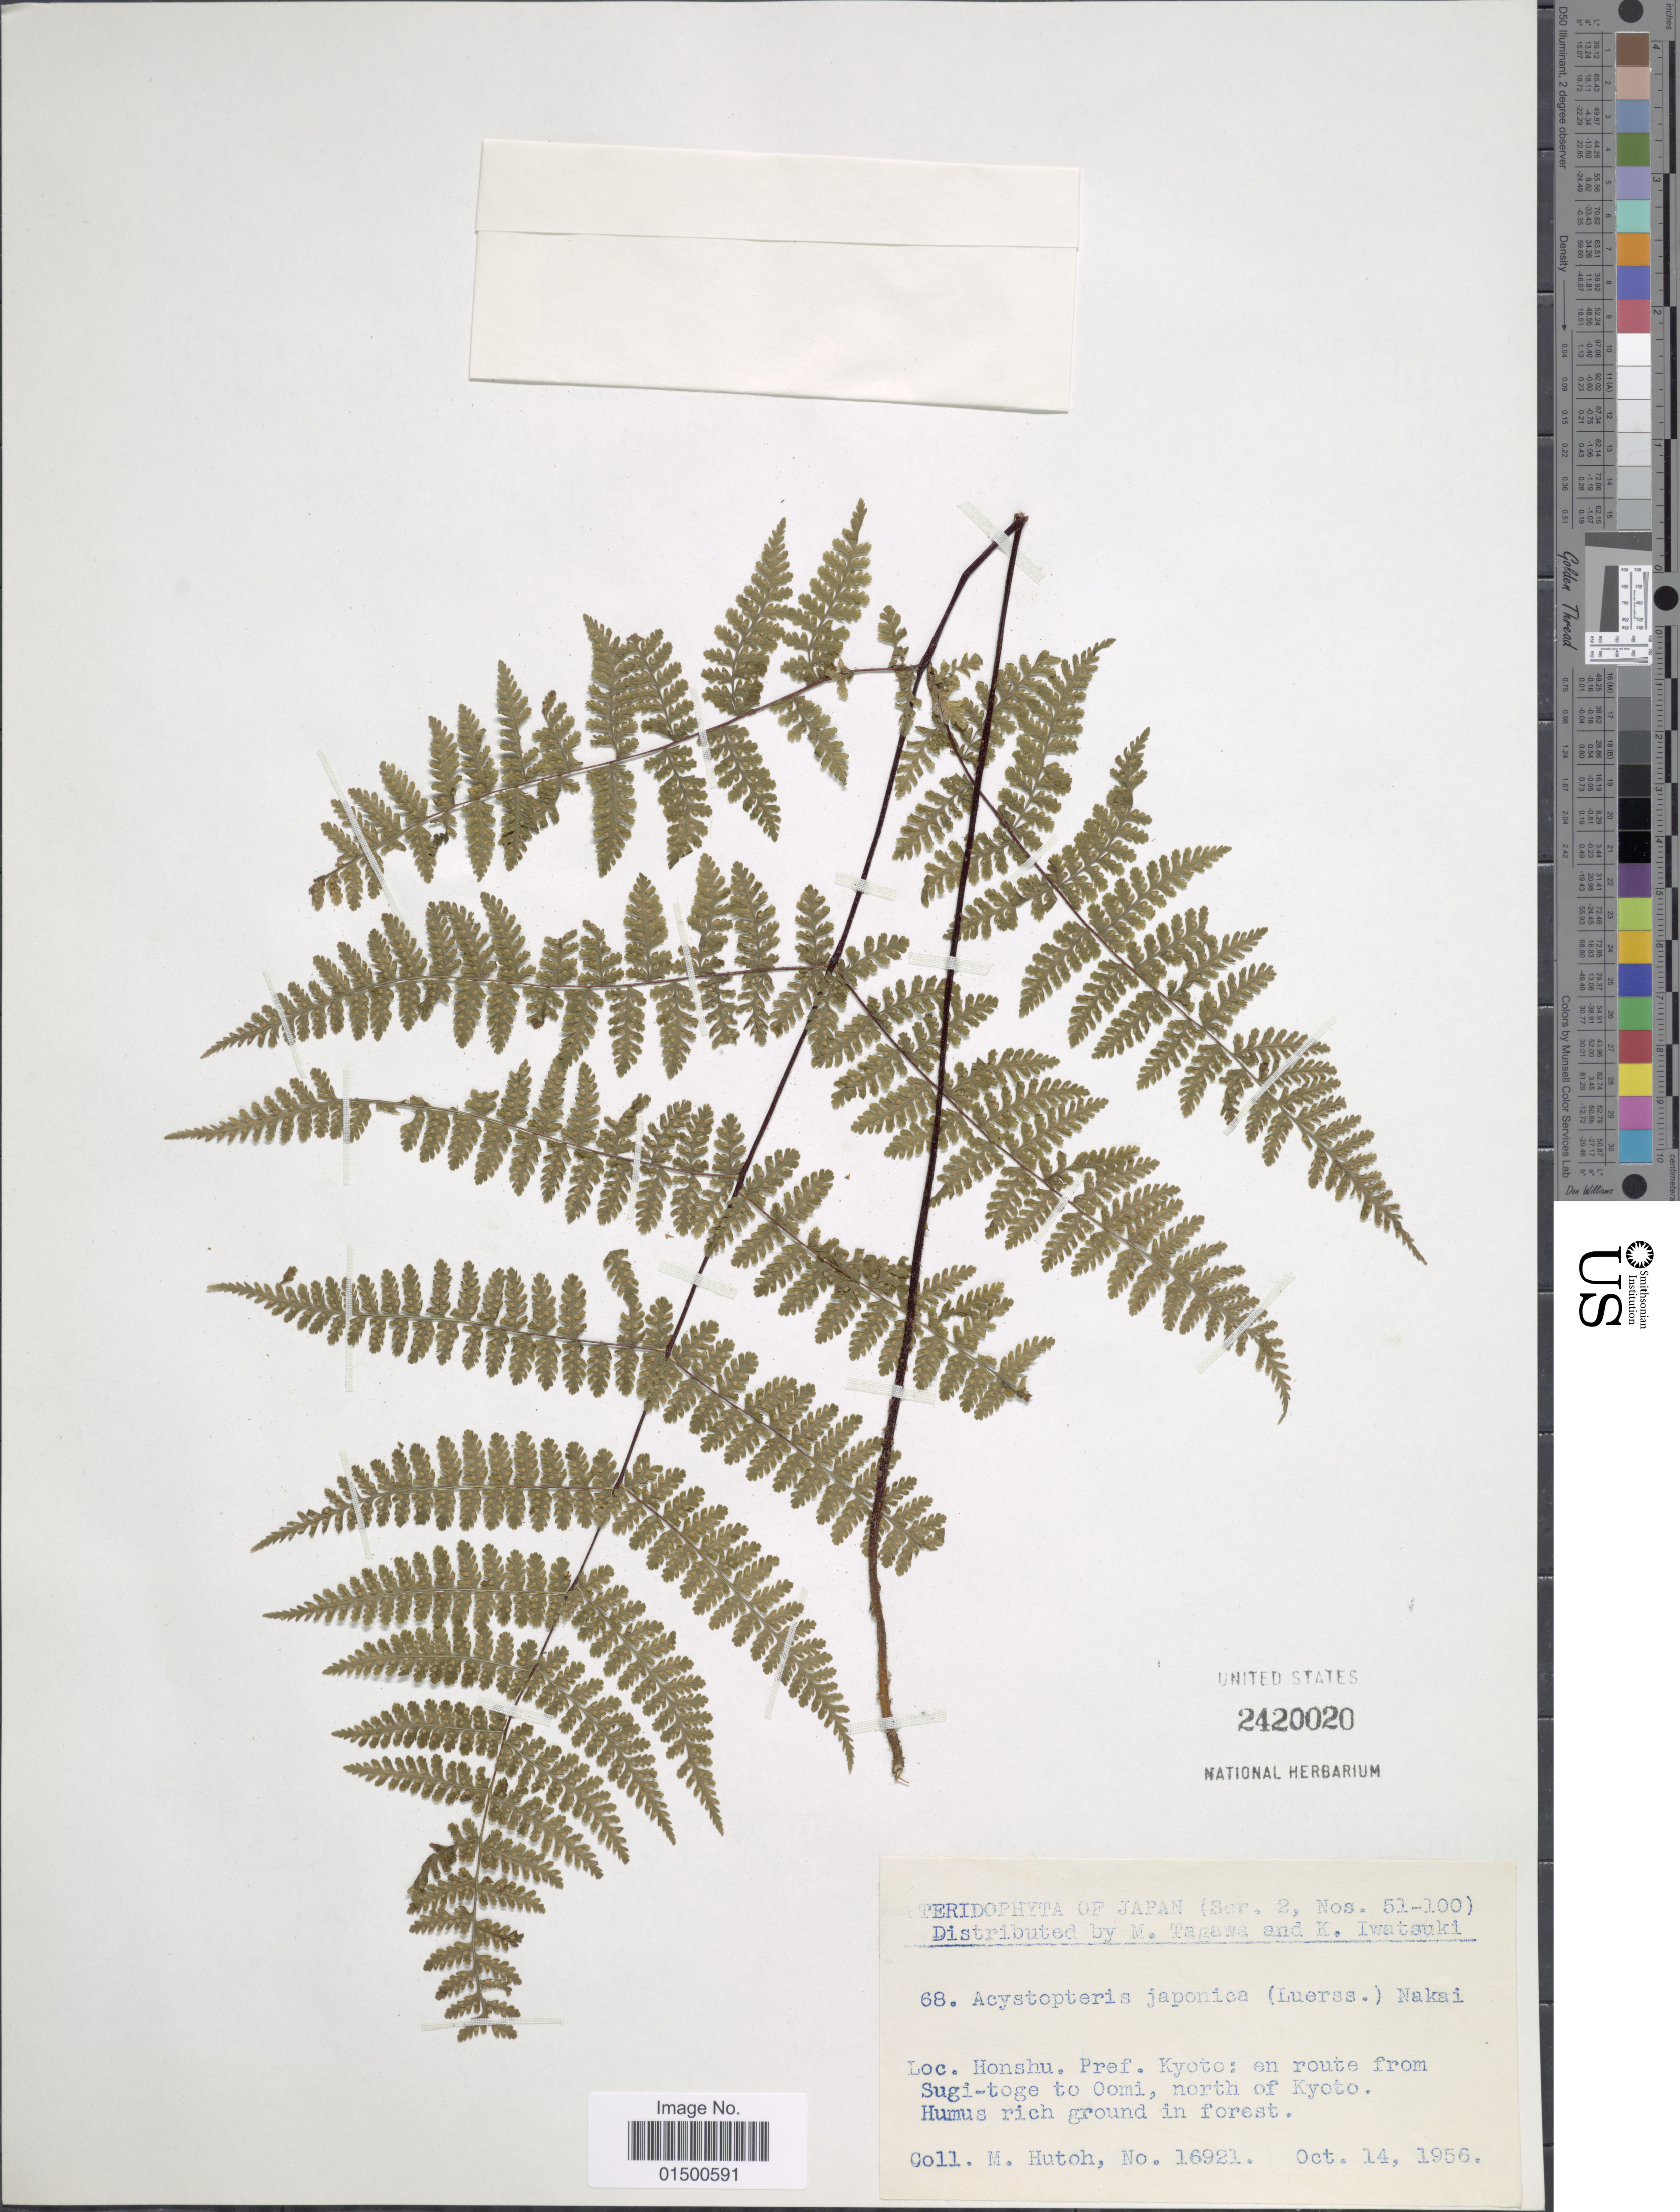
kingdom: Plantae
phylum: Tracheophyta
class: Polypodiopsida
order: Polypodiales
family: Cystopteridaceae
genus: Acystopteris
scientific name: Acystopteris japonica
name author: (Luerss.) K.M. Nakai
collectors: M. Hutoh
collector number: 16921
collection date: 1956-10-14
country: Japan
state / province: Kyoto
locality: Honshu, Kyoto: en route from Sugi-toge to Oomi, north of Kyoto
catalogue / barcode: US 2420020